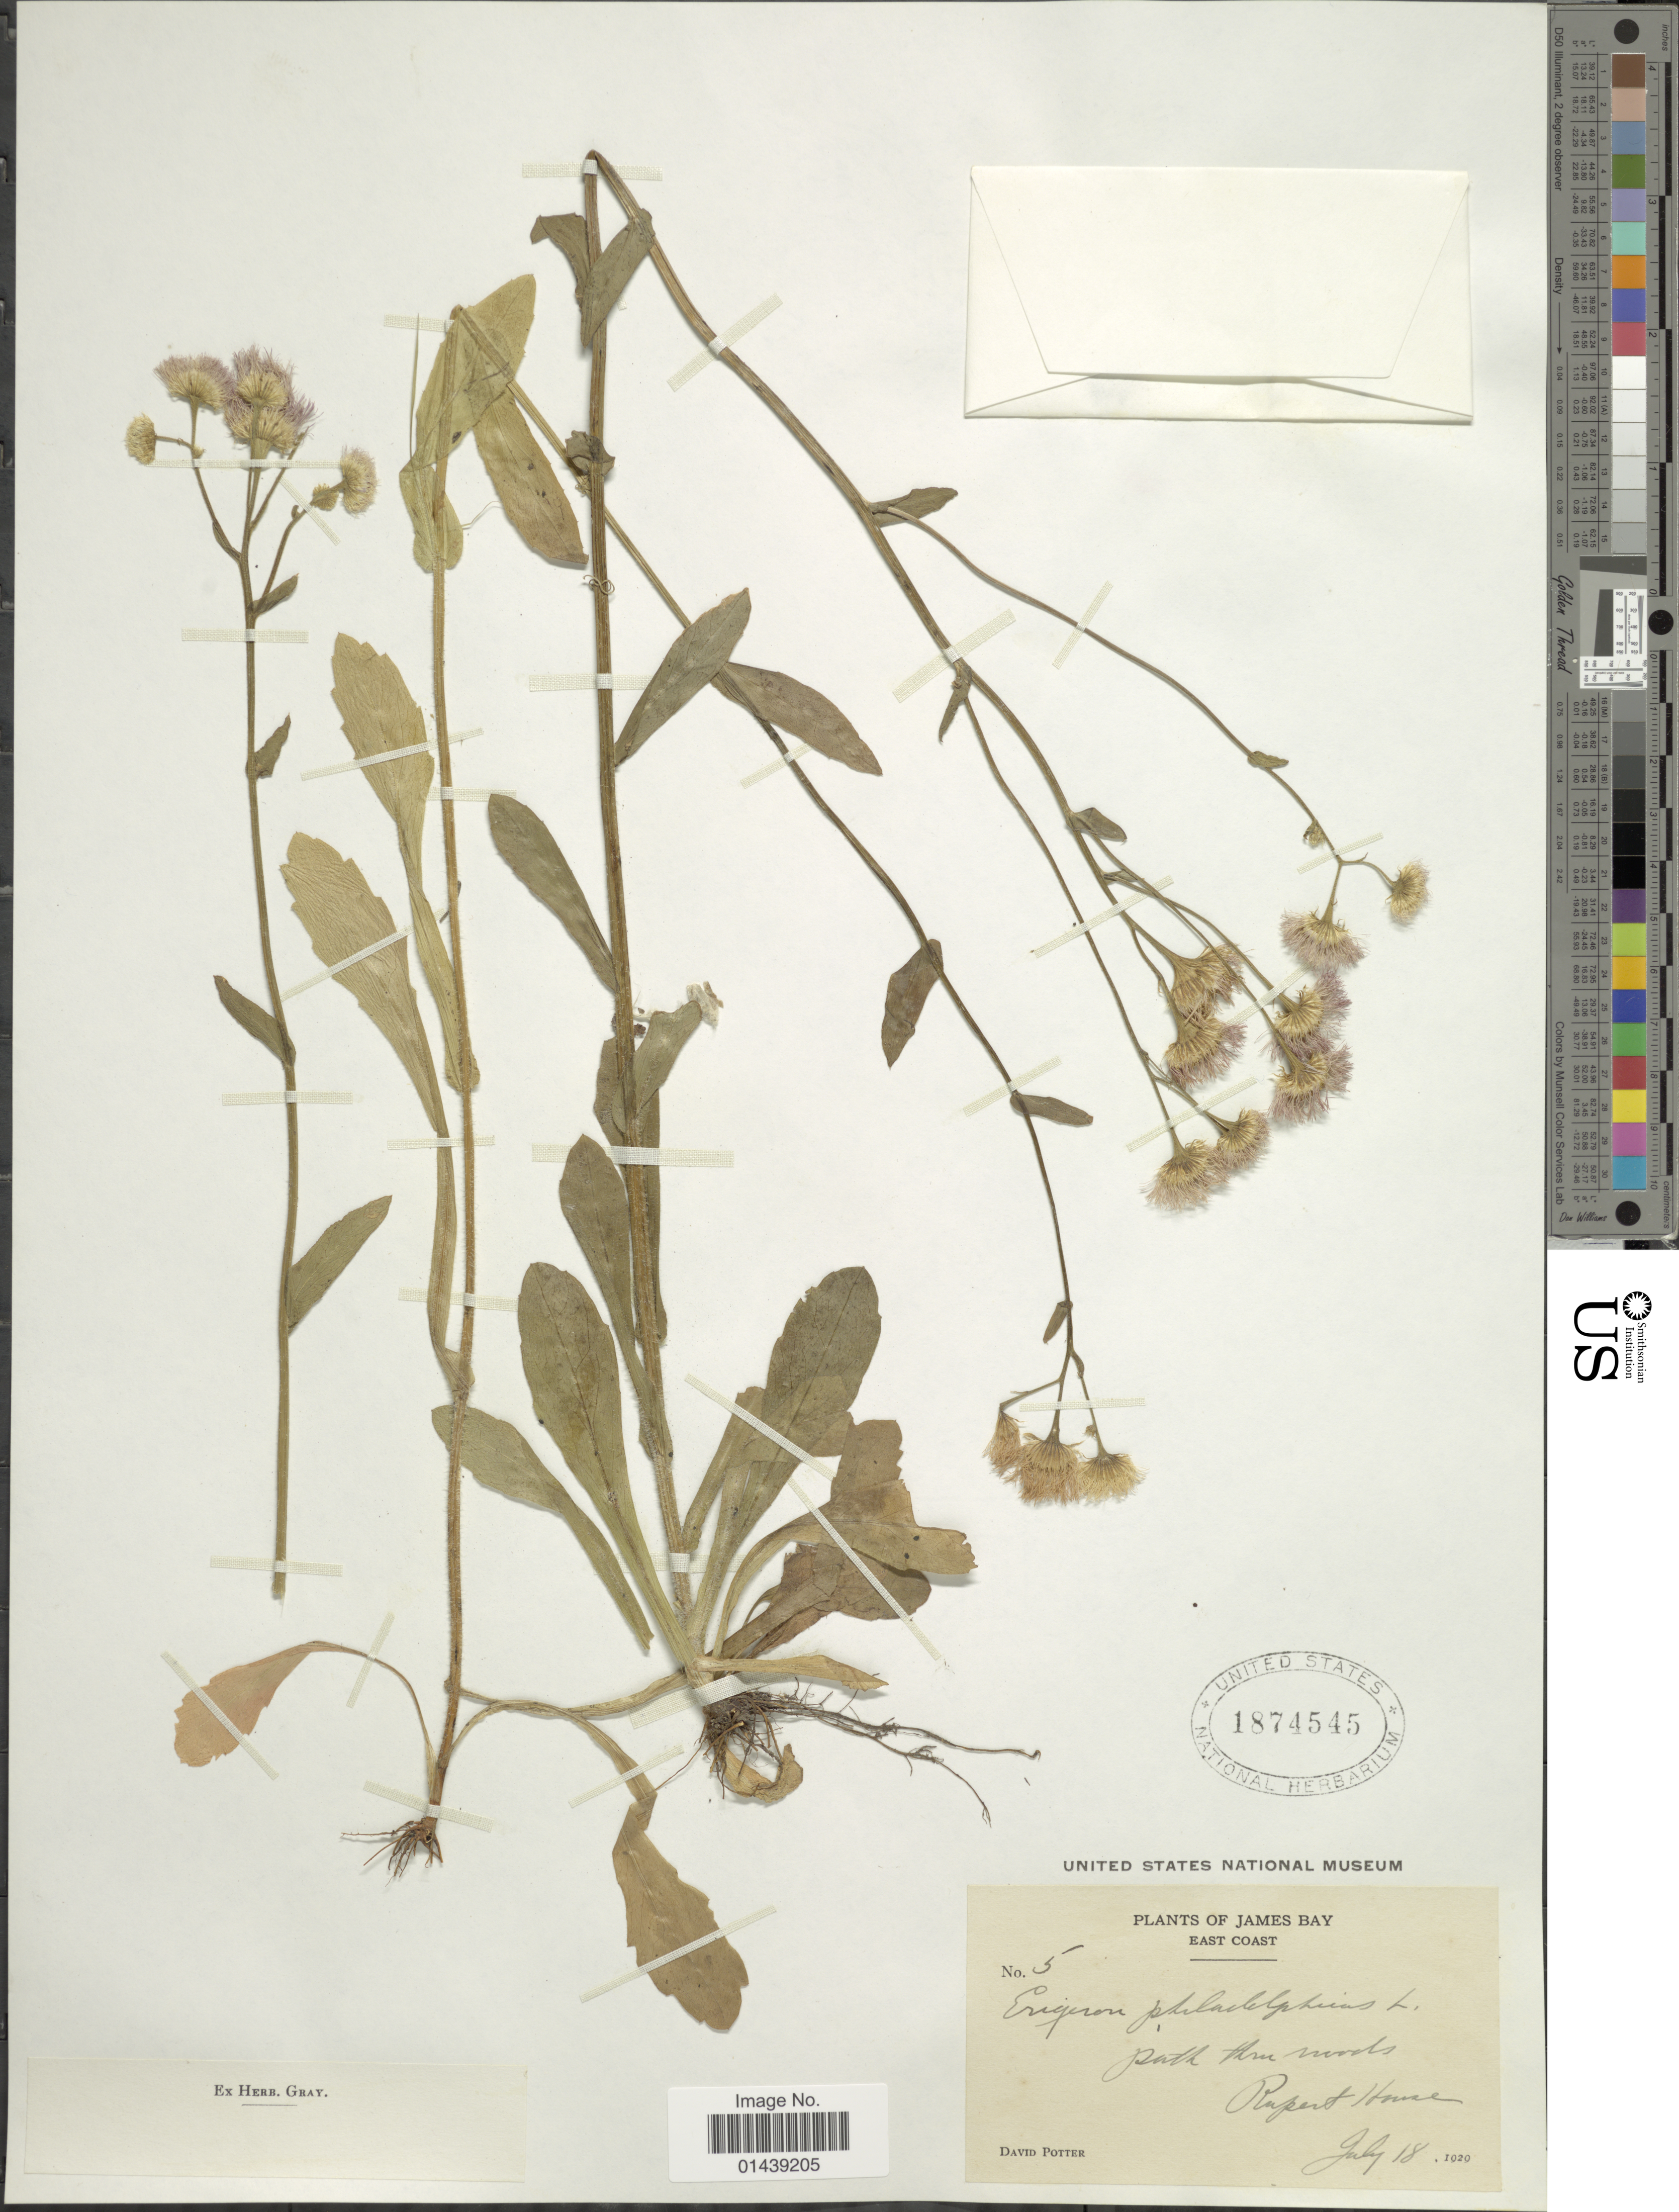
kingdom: Plantae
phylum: Tracheophyta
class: Magnoliopsida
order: Asterales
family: Asteraceae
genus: Erigeron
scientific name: Erigeron philadelphicus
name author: L.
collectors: D. Potter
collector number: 5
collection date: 1929-07-18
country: Canada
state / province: Ontario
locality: James Bay. East Coast. Rupert House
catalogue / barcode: US 1874545